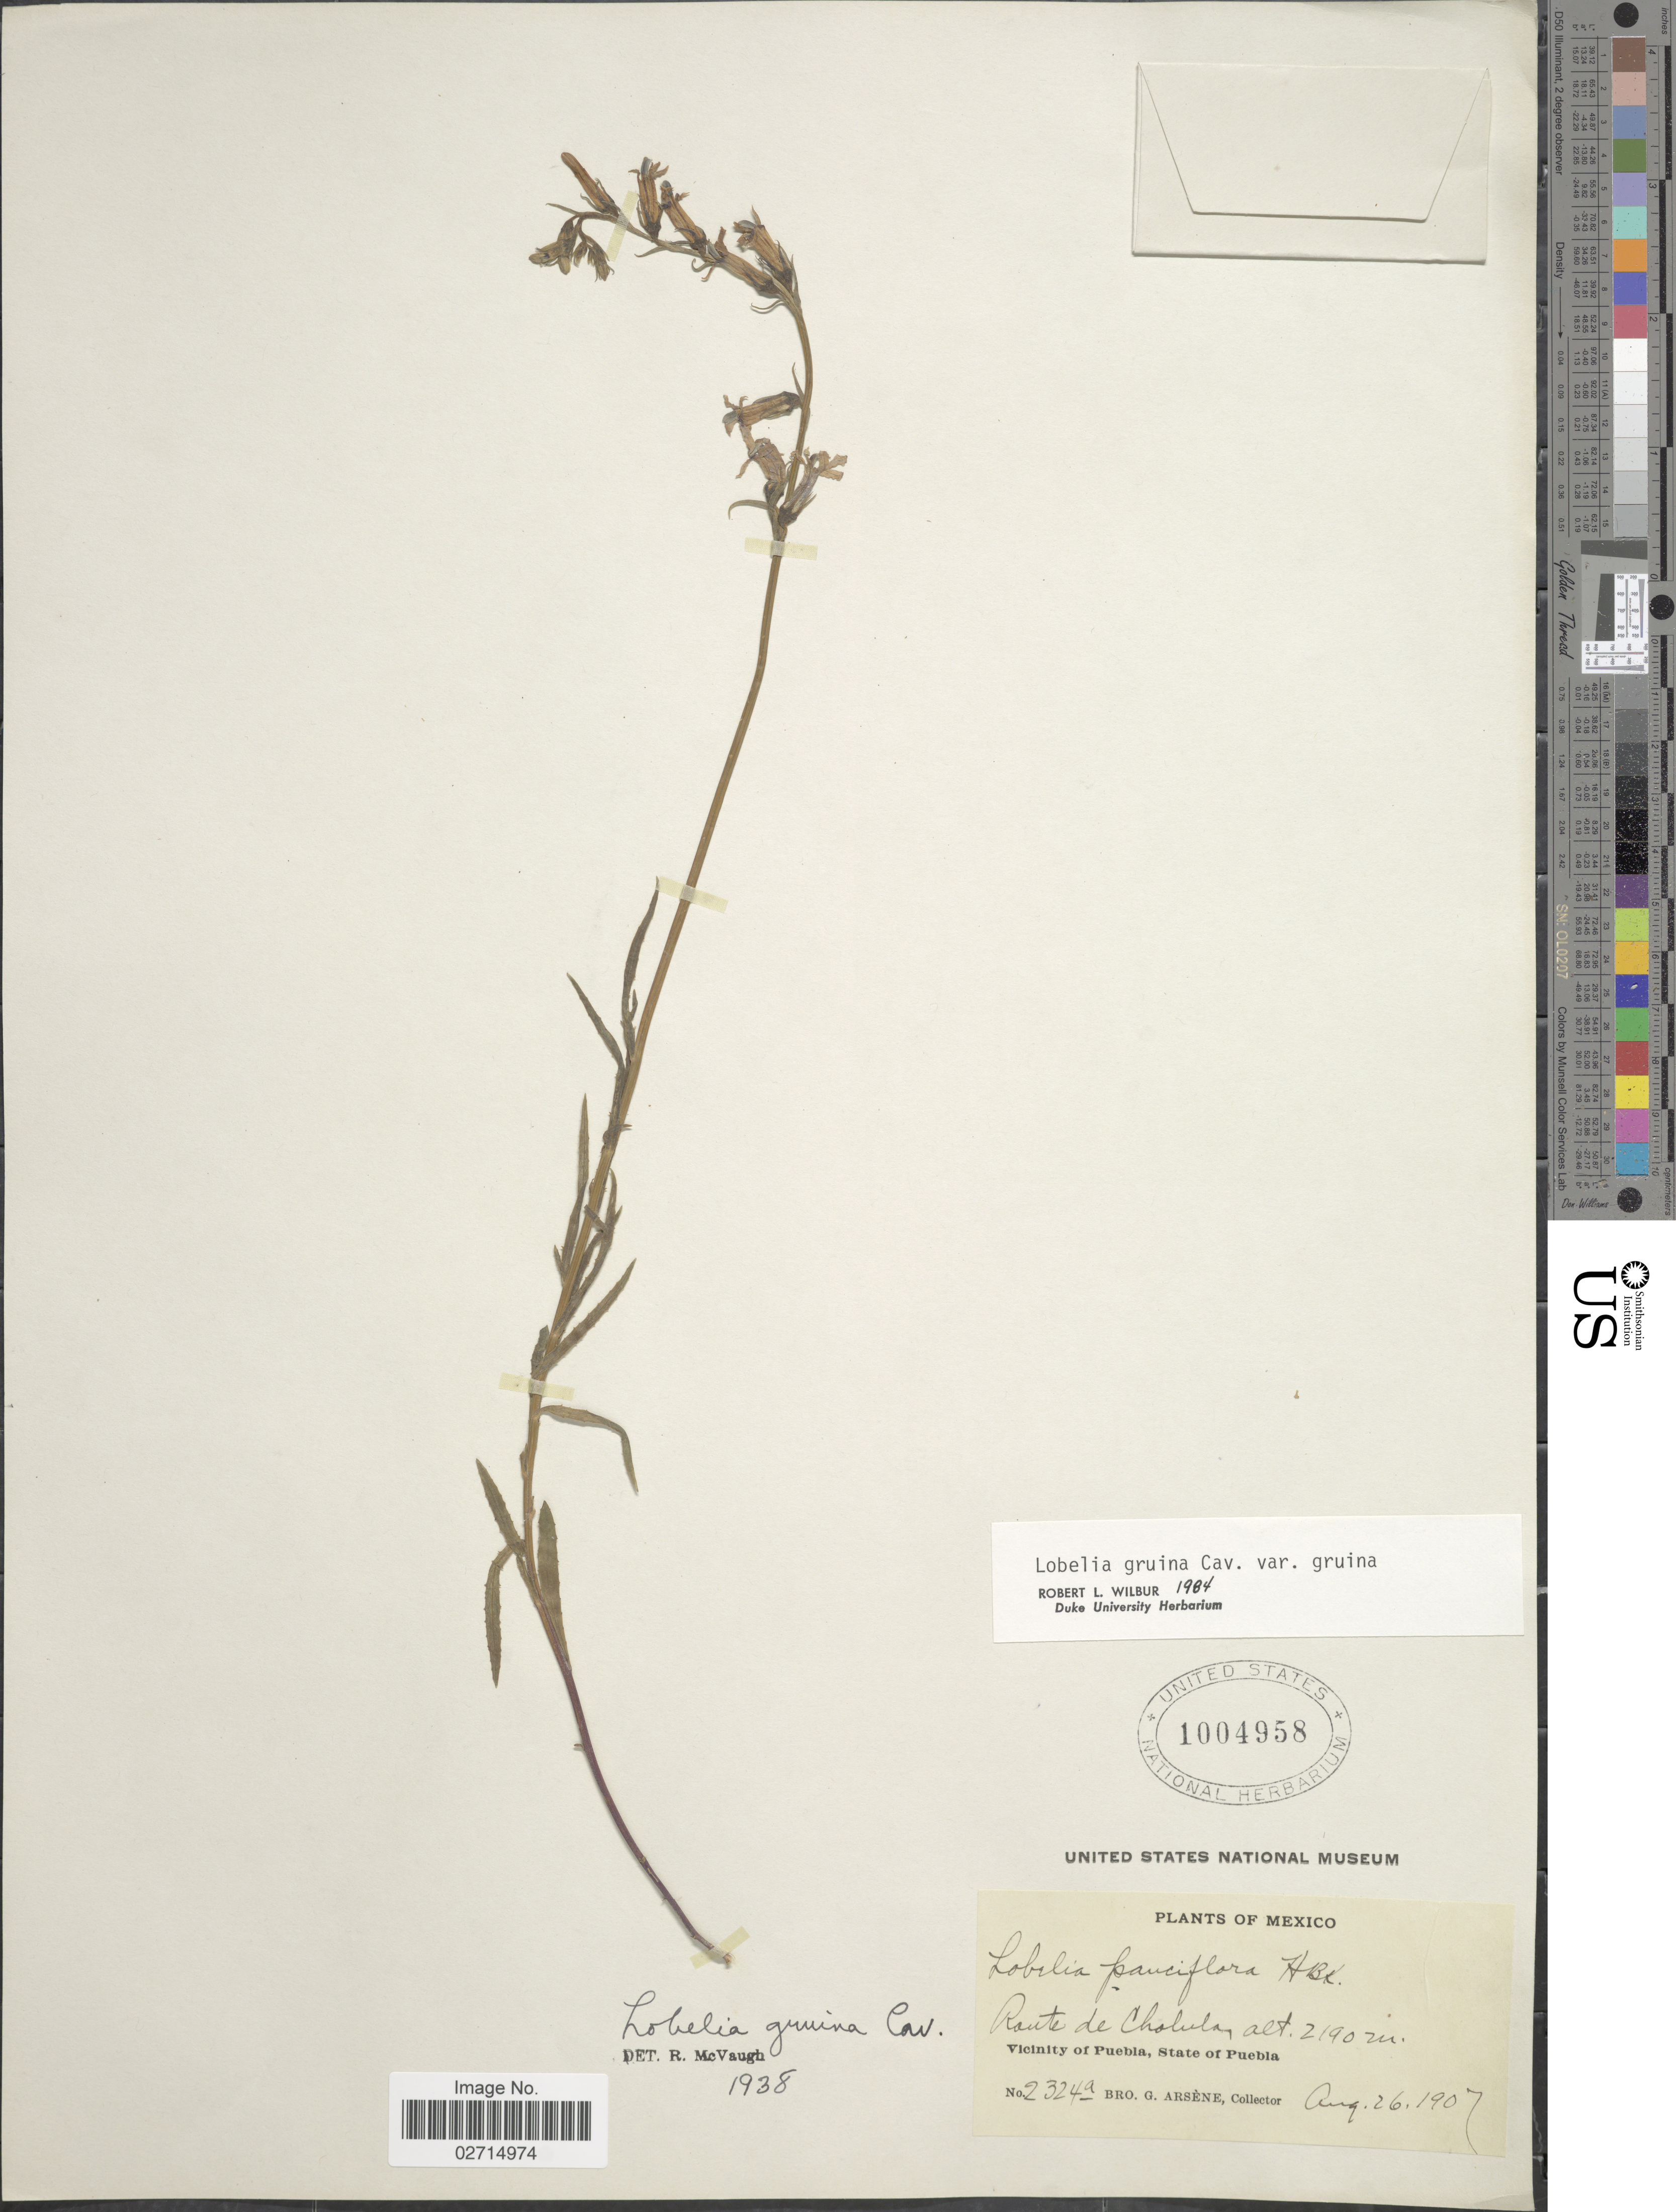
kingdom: Plantae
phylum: Tracheophyta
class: Magnoliopsida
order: Asterales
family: Campanulaceae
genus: Lobelia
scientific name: Lobelia gruina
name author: Cav.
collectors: Bro. G. Arsène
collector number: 2324a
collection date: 1907-08-26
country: Mexico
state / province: Puebla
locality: Route de Cholula, Vicinity of Puebla, State of Puebla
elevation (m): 2190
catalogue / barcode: US 1004958